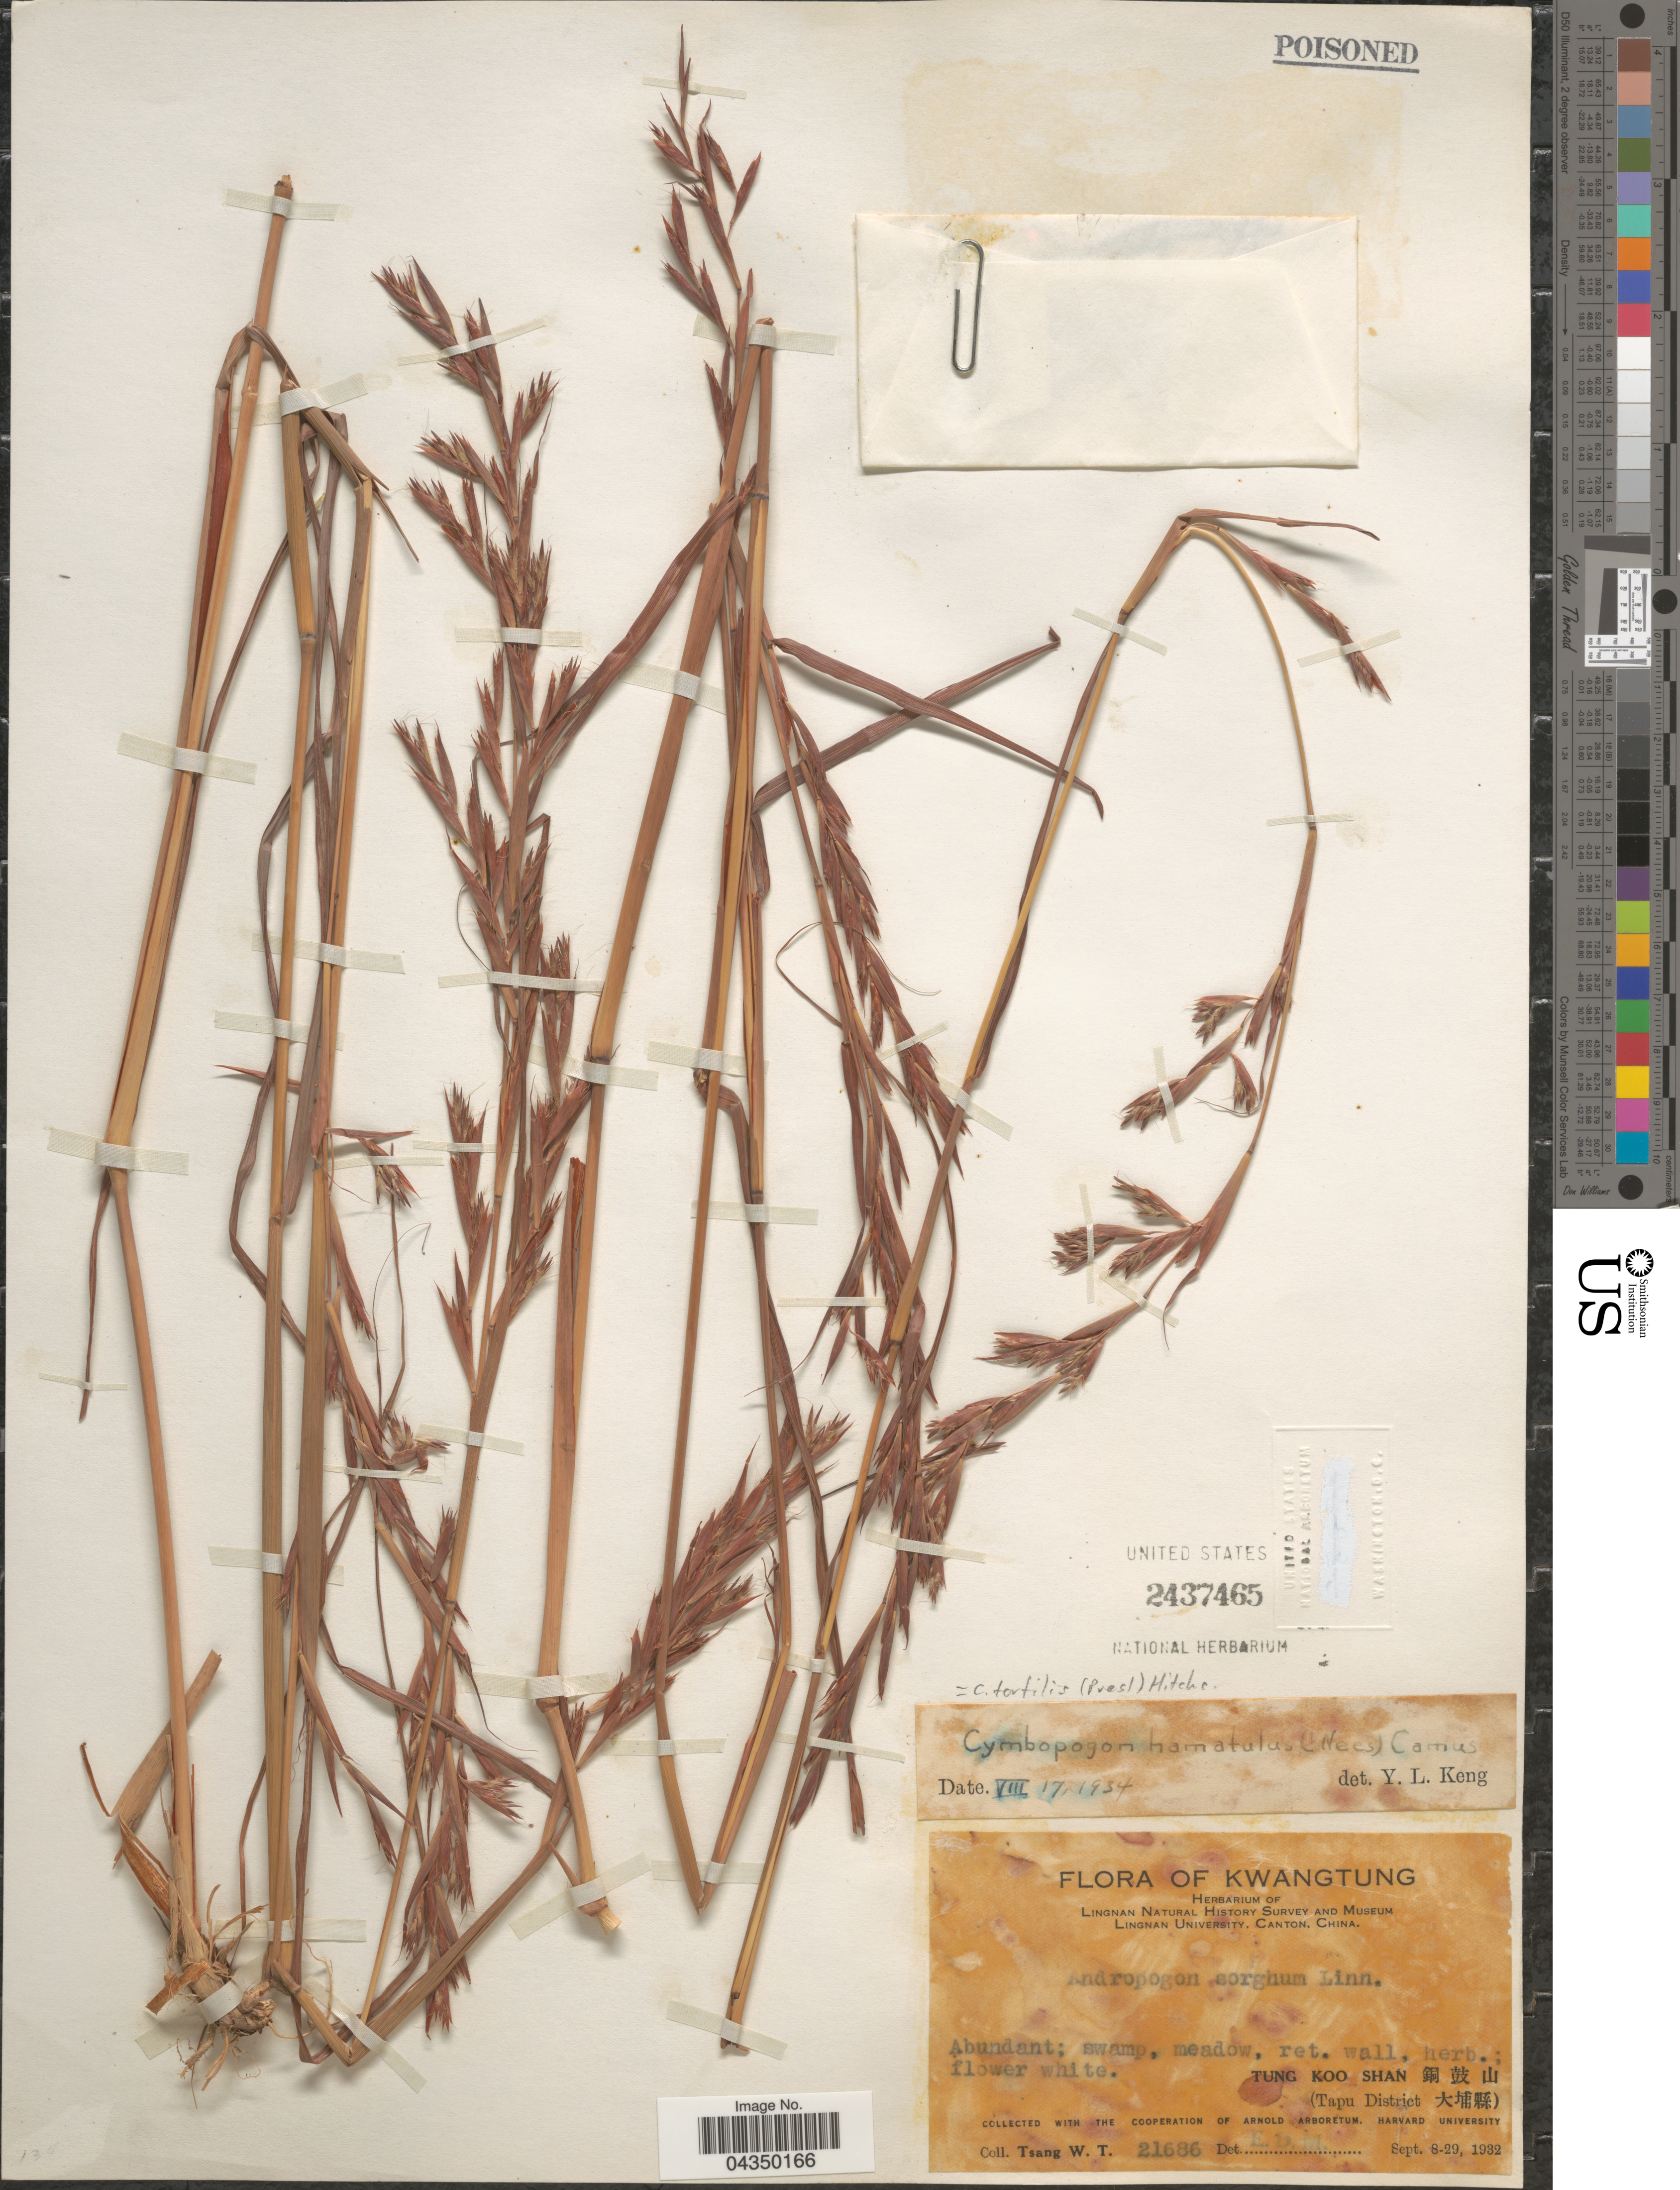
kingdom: Plantae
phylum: Tracheophyta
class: Liliopsida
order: Poales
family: Poaceae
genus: Cymbopogon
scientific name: Cymbopogon tortilis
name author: (J. Presl) A. Camus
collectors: W. T. Tsang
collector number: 21686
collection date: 1932-09-08/1932-09-29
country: China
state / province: Guangdong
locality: Kwangtung. Lingnan Natural History Survey and Museum Lingnan University, Canton, China. Tung Koo Shan [Foreign script] (Tapu District [Foreign script]).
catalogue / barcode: US 2437465